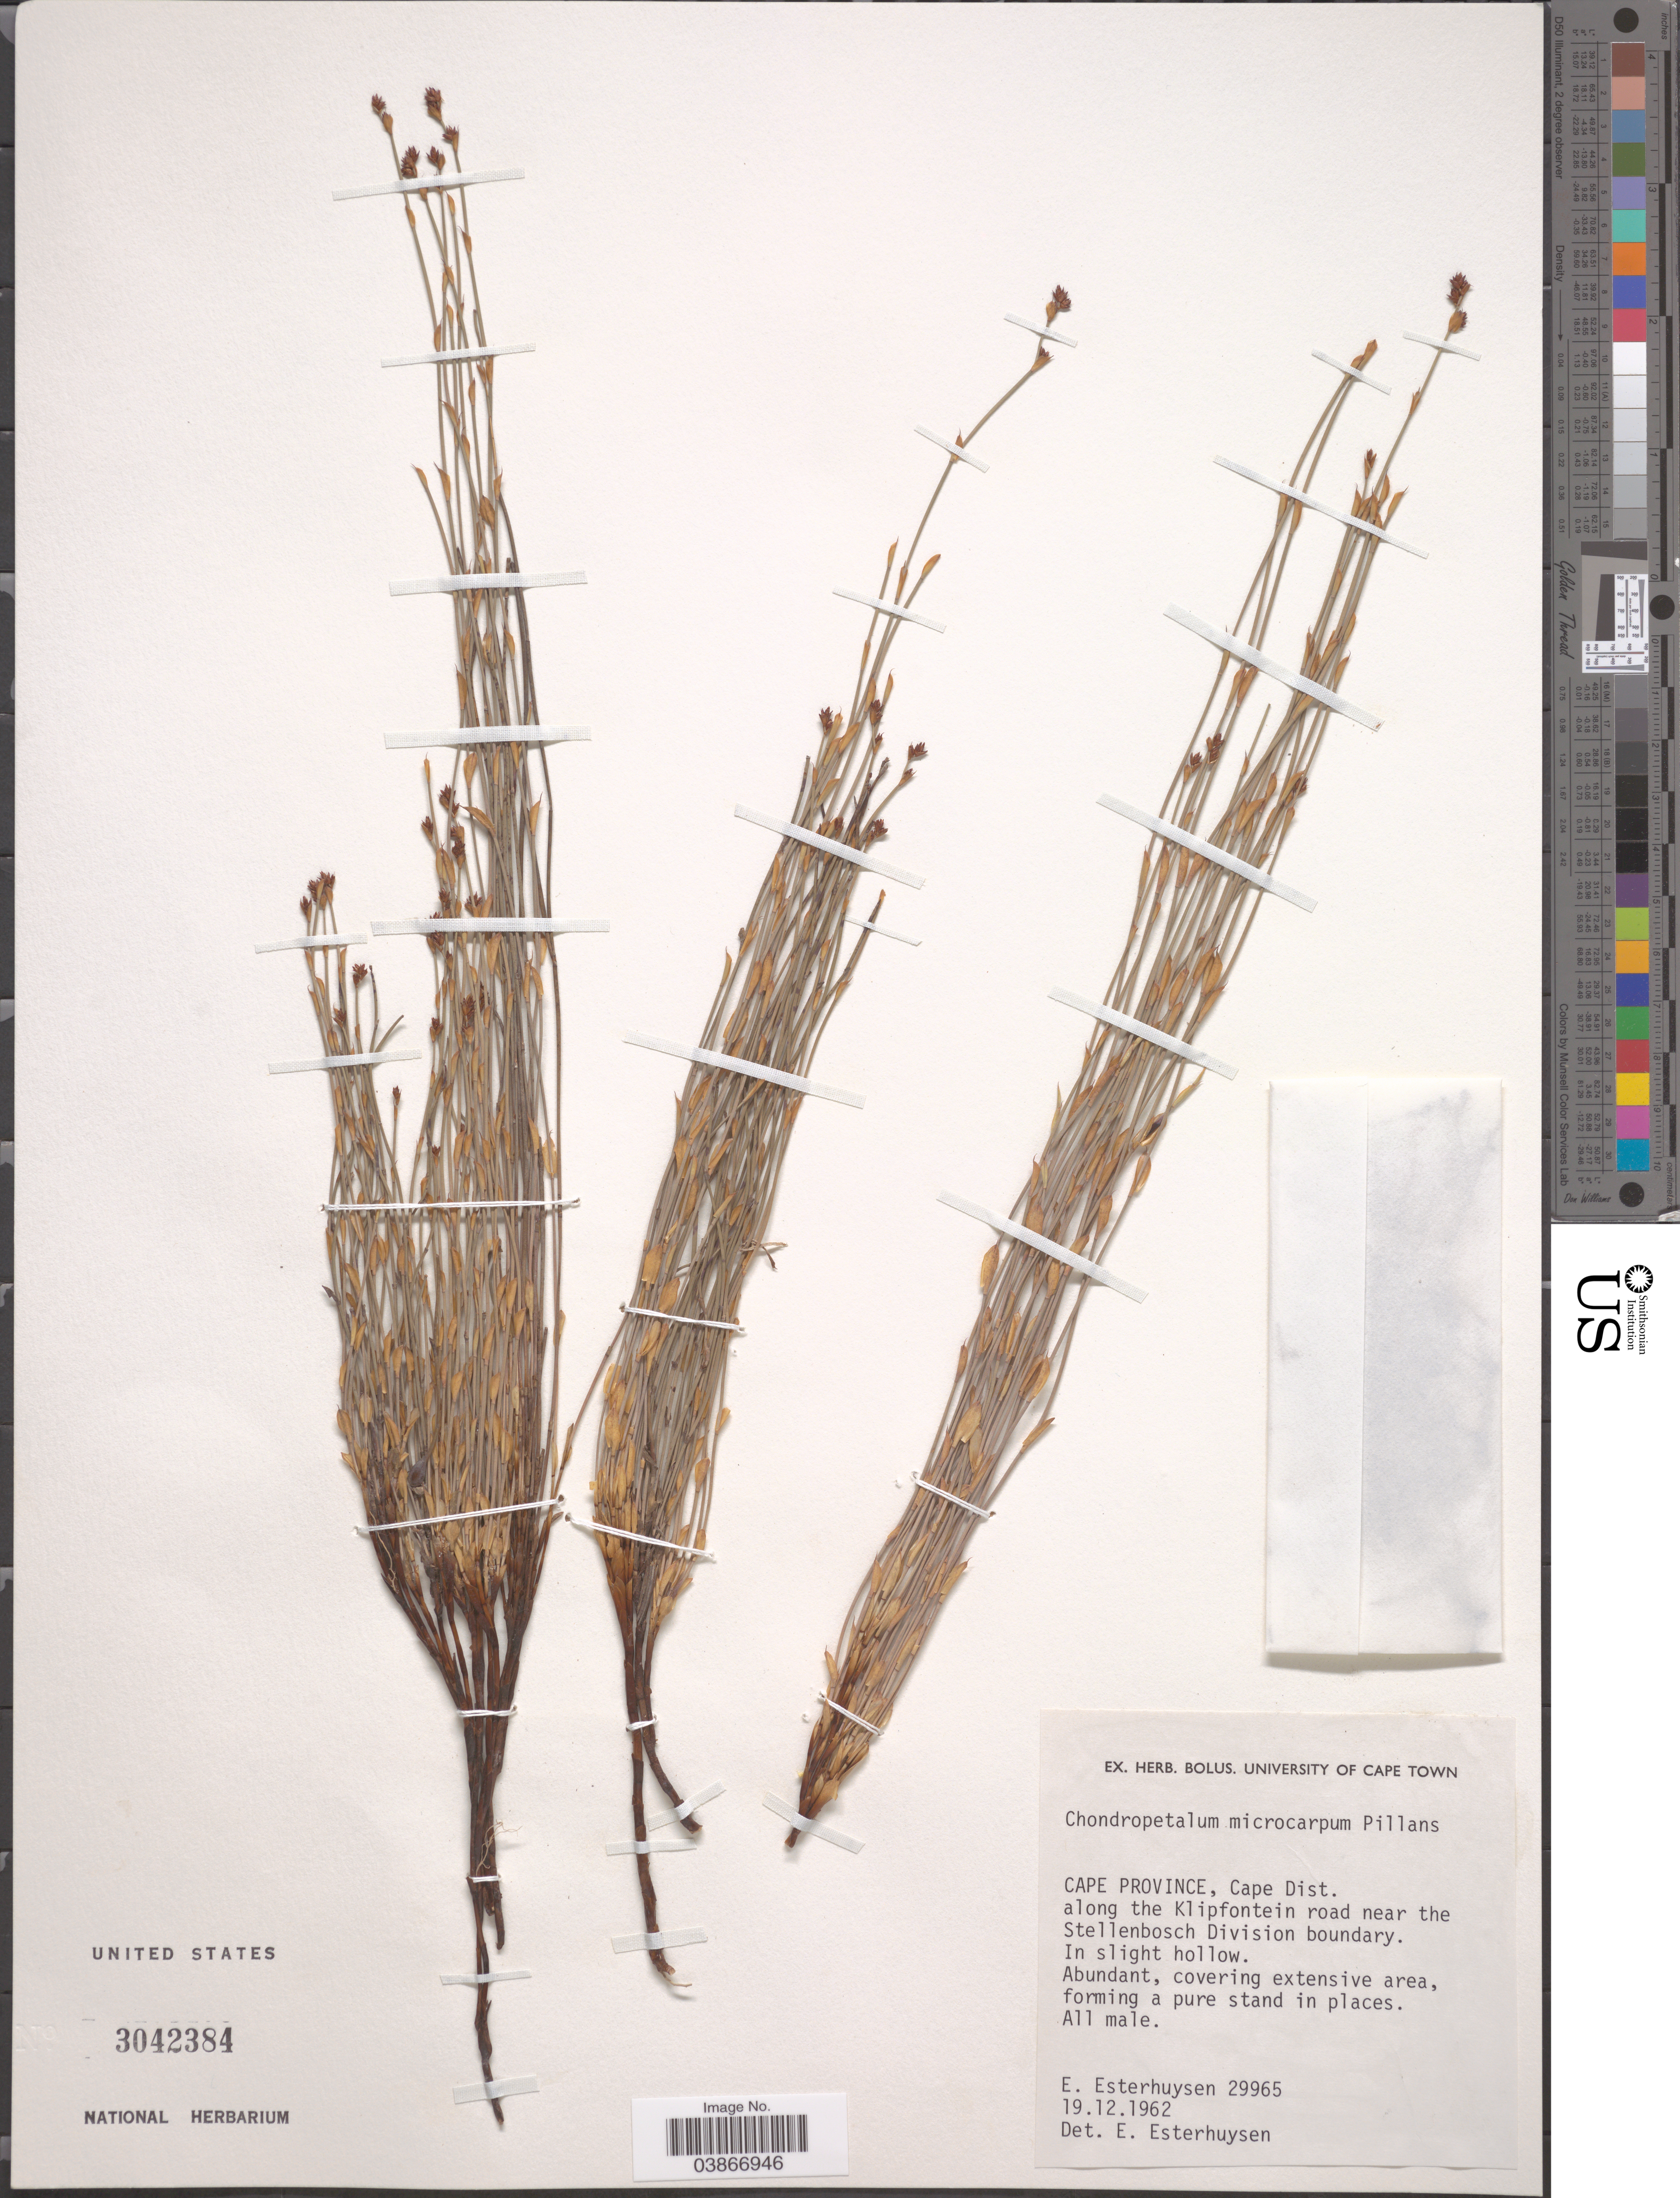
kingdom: Plantae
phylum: Tracheophyta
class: Liliopsida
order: Poales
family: Restionaceae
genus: Elegia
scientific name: Elegia microcarpa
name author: (Kunth) Moline & H.P. Linder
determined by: Strong, Mark T., (BOT), Smithsonian Institution - National Museum of Natural History (UNITED STATES)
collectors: E. E. Esterhuysen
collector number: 29965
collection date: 1962-12-19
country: South Africa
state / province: Western Cape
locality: Cape Dist. Along the Klipfontein road near the Stellenbosch Division boundary.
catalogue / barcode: US 3042384